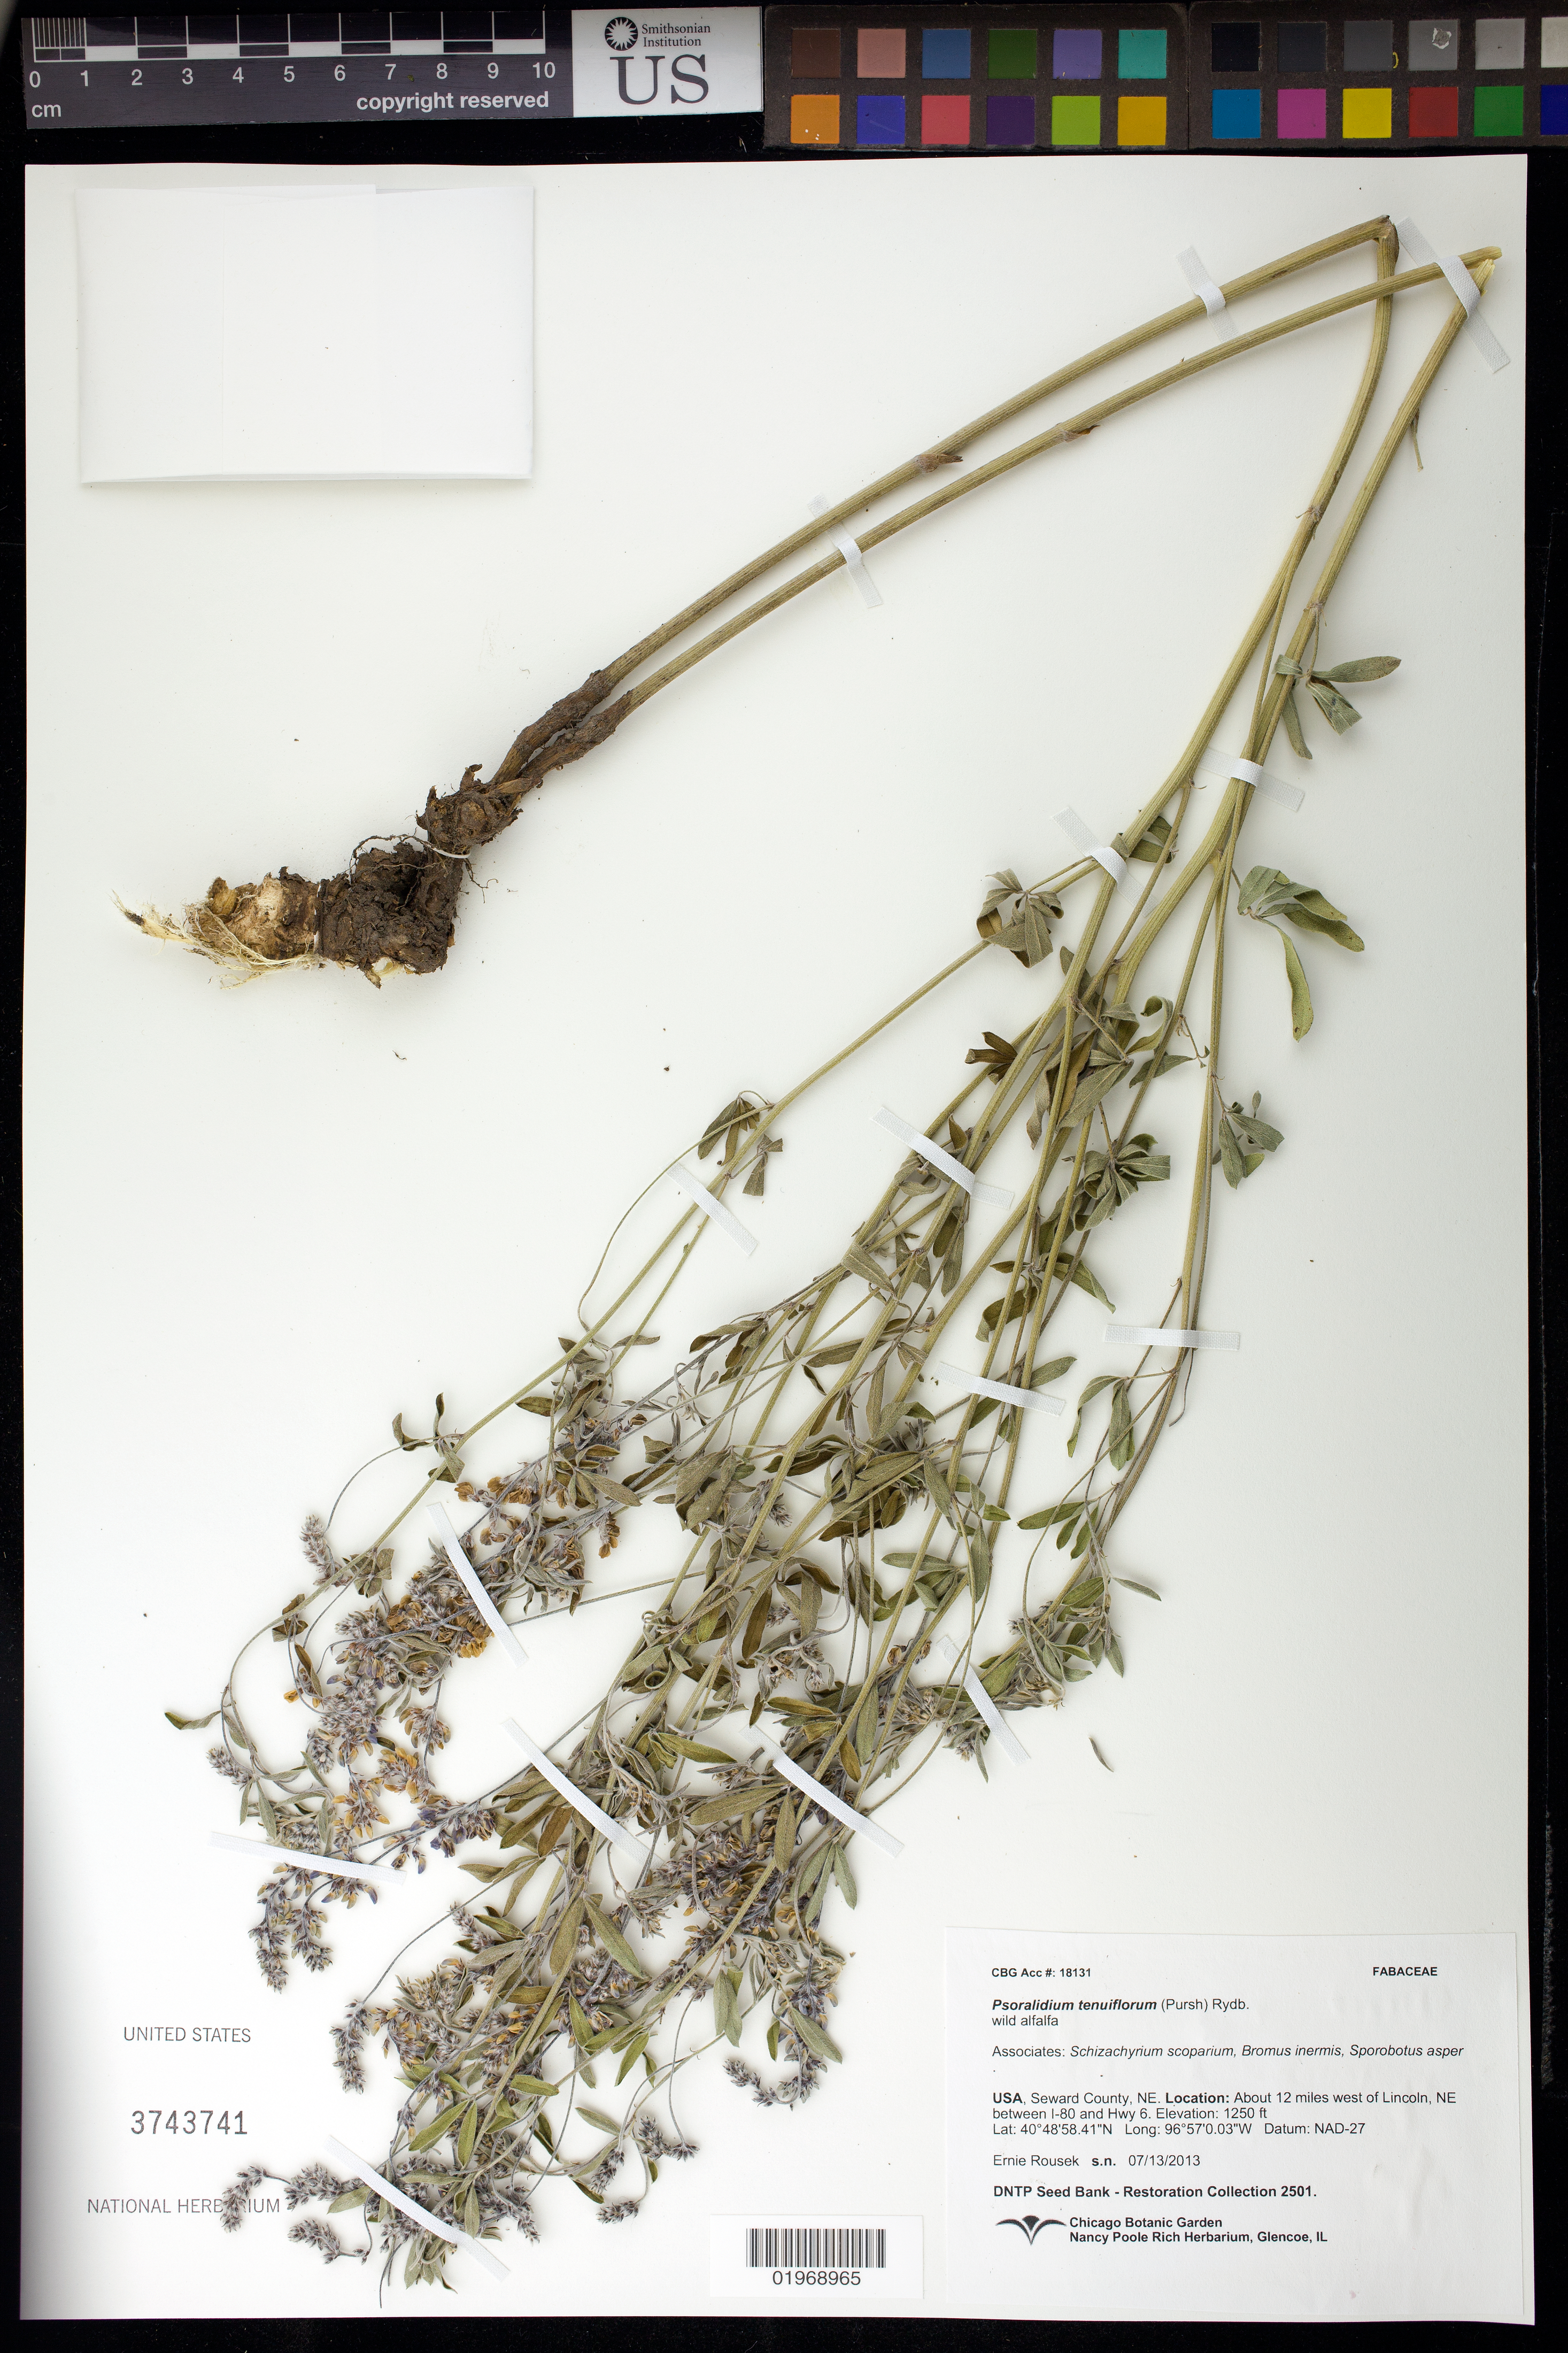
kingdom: Plantae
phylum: Tracheophyta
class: Magnoliopsida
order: Fabales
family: Fabaceae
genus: Psoralidium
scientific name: Psoralidium tenuiflorum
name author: (Pursh) Rydb.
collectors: E. Rousek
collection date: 2013-07-13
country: United States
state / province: Nebraska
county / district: Seward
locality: About 12 miles W of Lincoln, between I-80 and Hwy 6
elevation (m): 381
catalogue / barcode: US 3743741